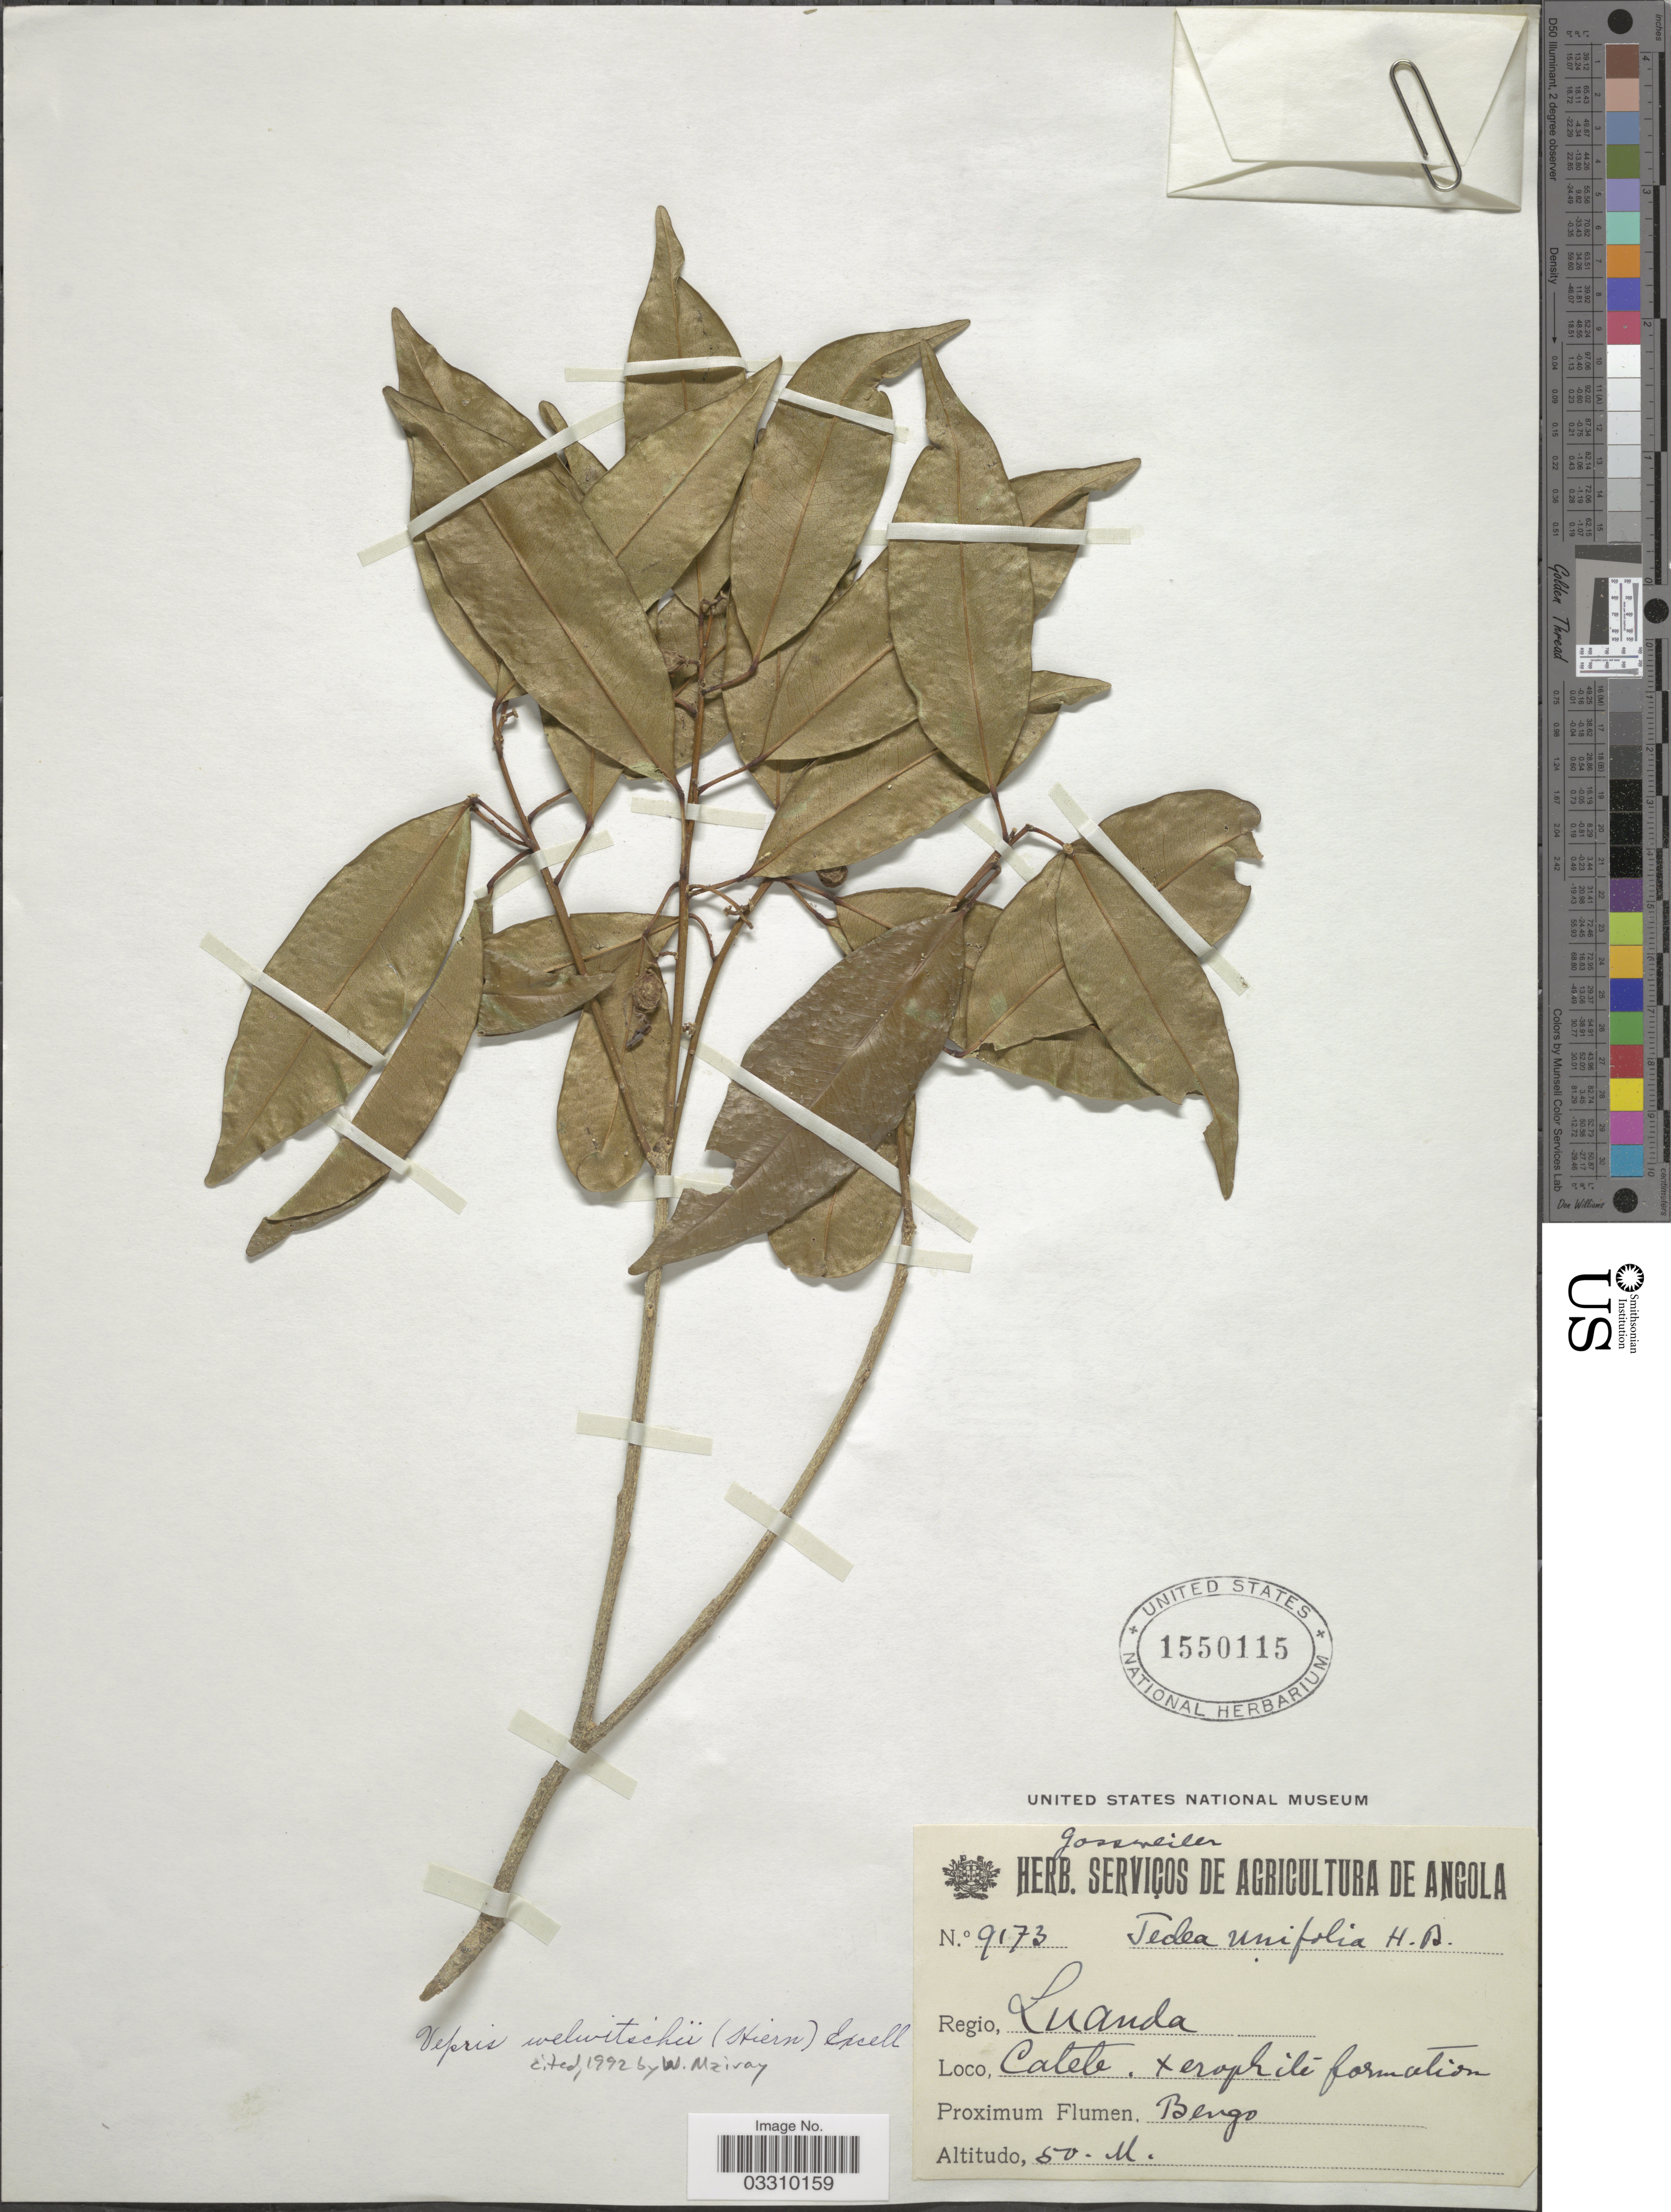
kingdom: Plantae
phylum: Tracheophyta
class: Magnoliopsida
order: Sapindales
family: Rutaceae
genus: Vepris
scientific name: Vepris welwitschii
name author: (Hiern) Exell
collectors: -. Gossweiler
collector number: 9173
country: Angola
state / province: Luanda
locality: Regio, Luanda. Catele. Xerophile formation. Proximum Flumen, Bengo.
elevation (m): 50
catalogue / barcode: US 1550115